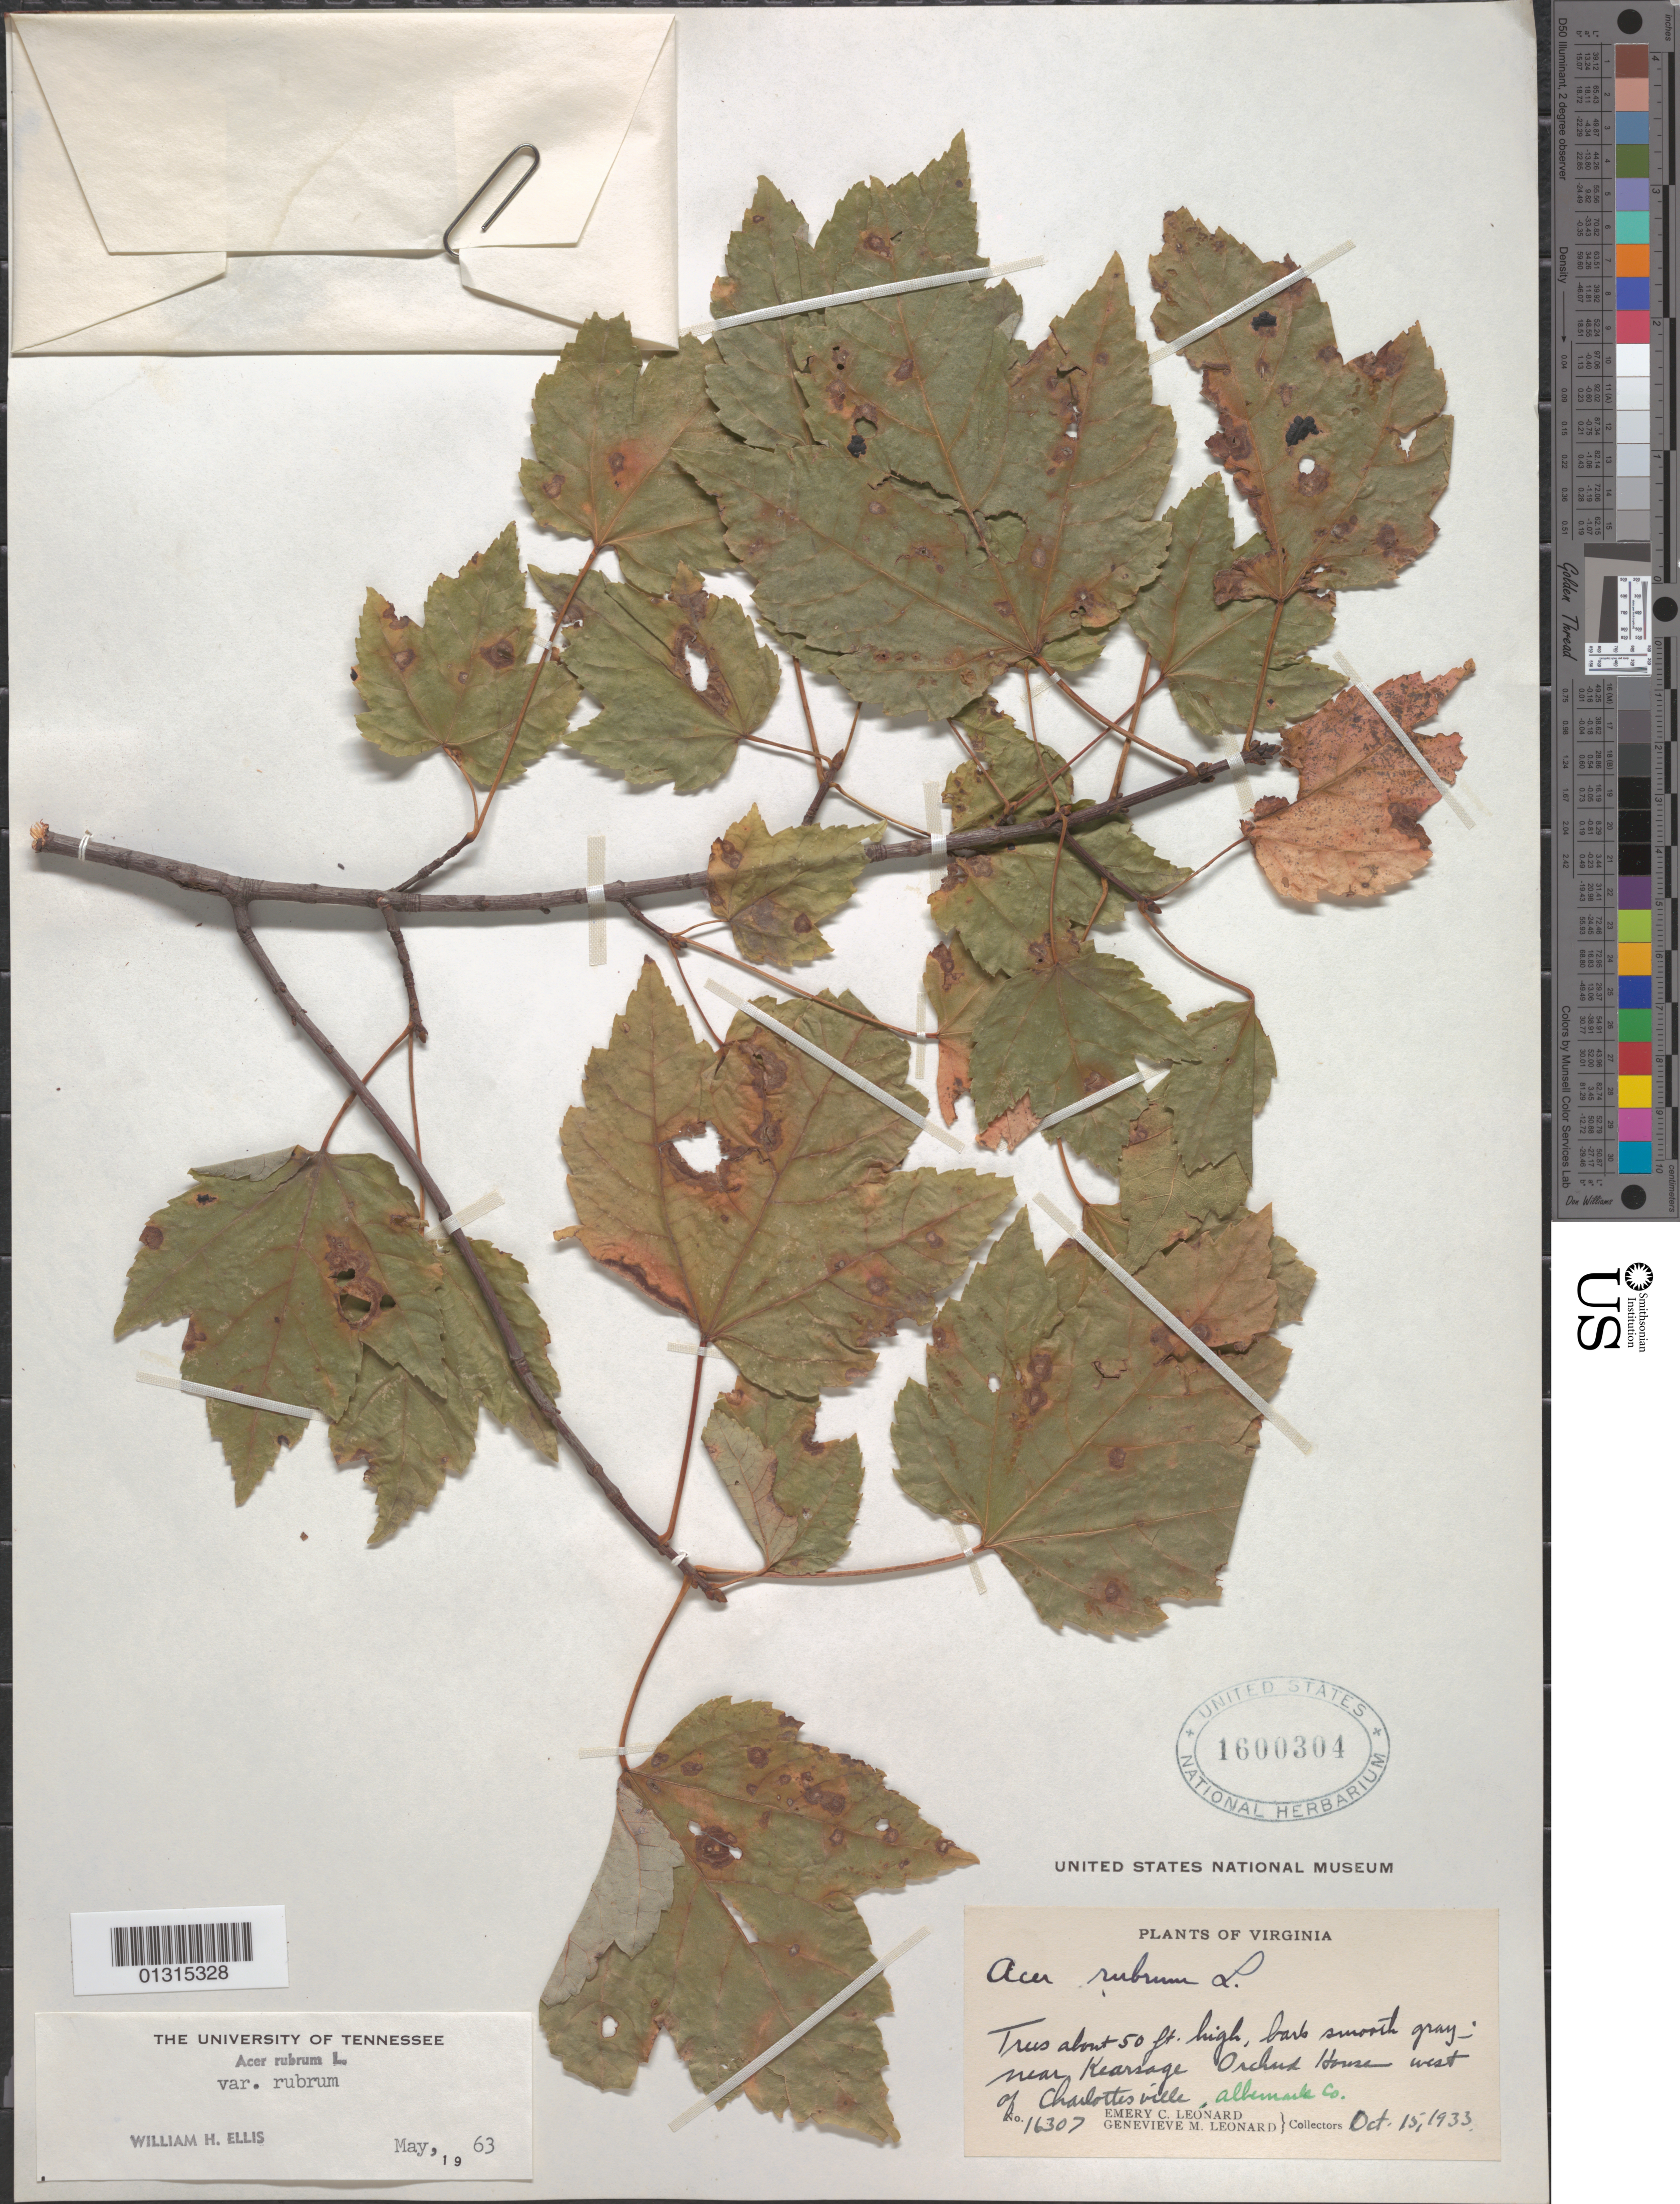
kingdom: Plantae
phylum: Tracheophyta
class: Magnoliopsida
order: Sapindales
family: Sapindaceae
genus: Acer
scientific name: Acer rubrum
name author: L.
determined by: Ellis, W. H.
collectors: E. C. Leonard & G. M. Leonard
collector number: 16307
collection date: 1933-10-15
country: United States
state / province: Virginia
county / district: Albemarle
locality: Albemarle County, W of Charlottesville, near Kearsage Orchard House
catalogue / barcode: US 1600304